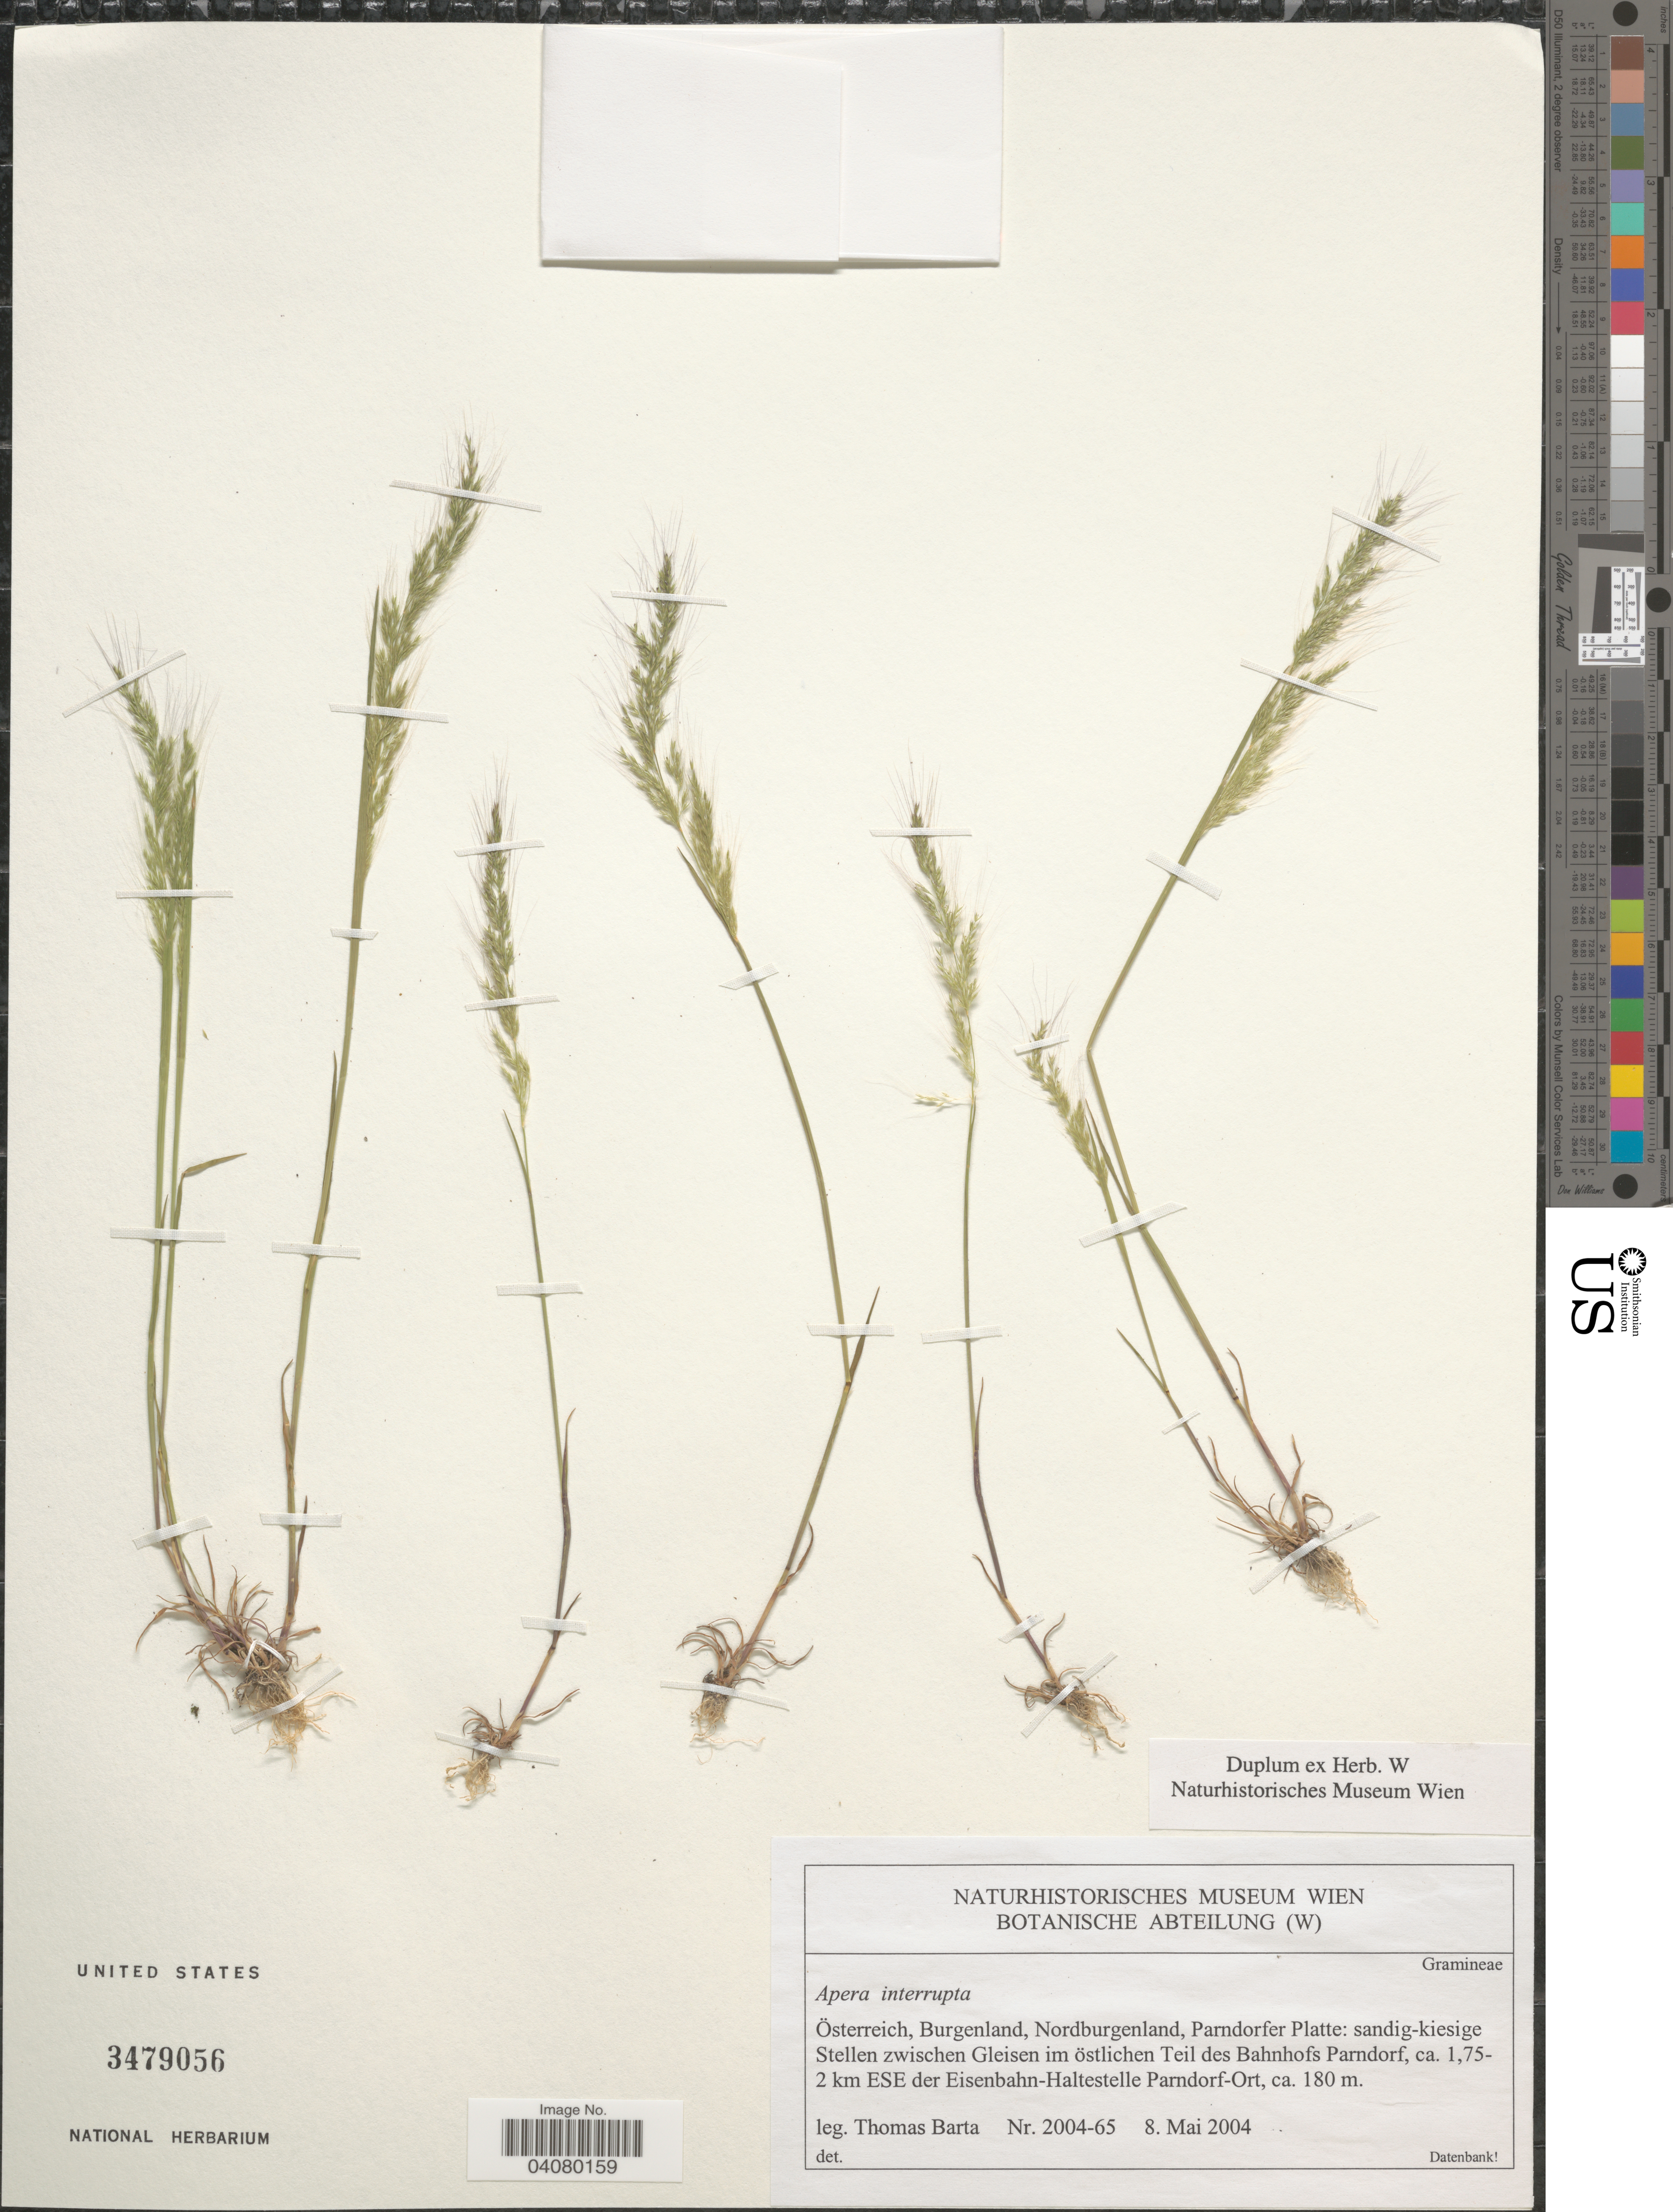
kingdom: Plantae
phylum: Tracheophyta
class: Liliopsida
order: Poales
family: Poaceae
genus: Apera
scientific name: Apera interrupta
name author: (L.) P. Beauv.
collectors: T. Barta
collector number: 2004-65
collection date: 2004-05-08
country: Austria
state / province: Burgenland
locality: Österreich, Nordburgenland, Parndorfer Platte: sandige-kiesige, Stellen zwischen Gleisen im östlichten Teil des om Bahnhofs Parndorf. 2 km ESE der Eisenbahn-Haltestelle Parndorf-Ort.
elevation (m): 180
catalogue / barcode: US 3479056